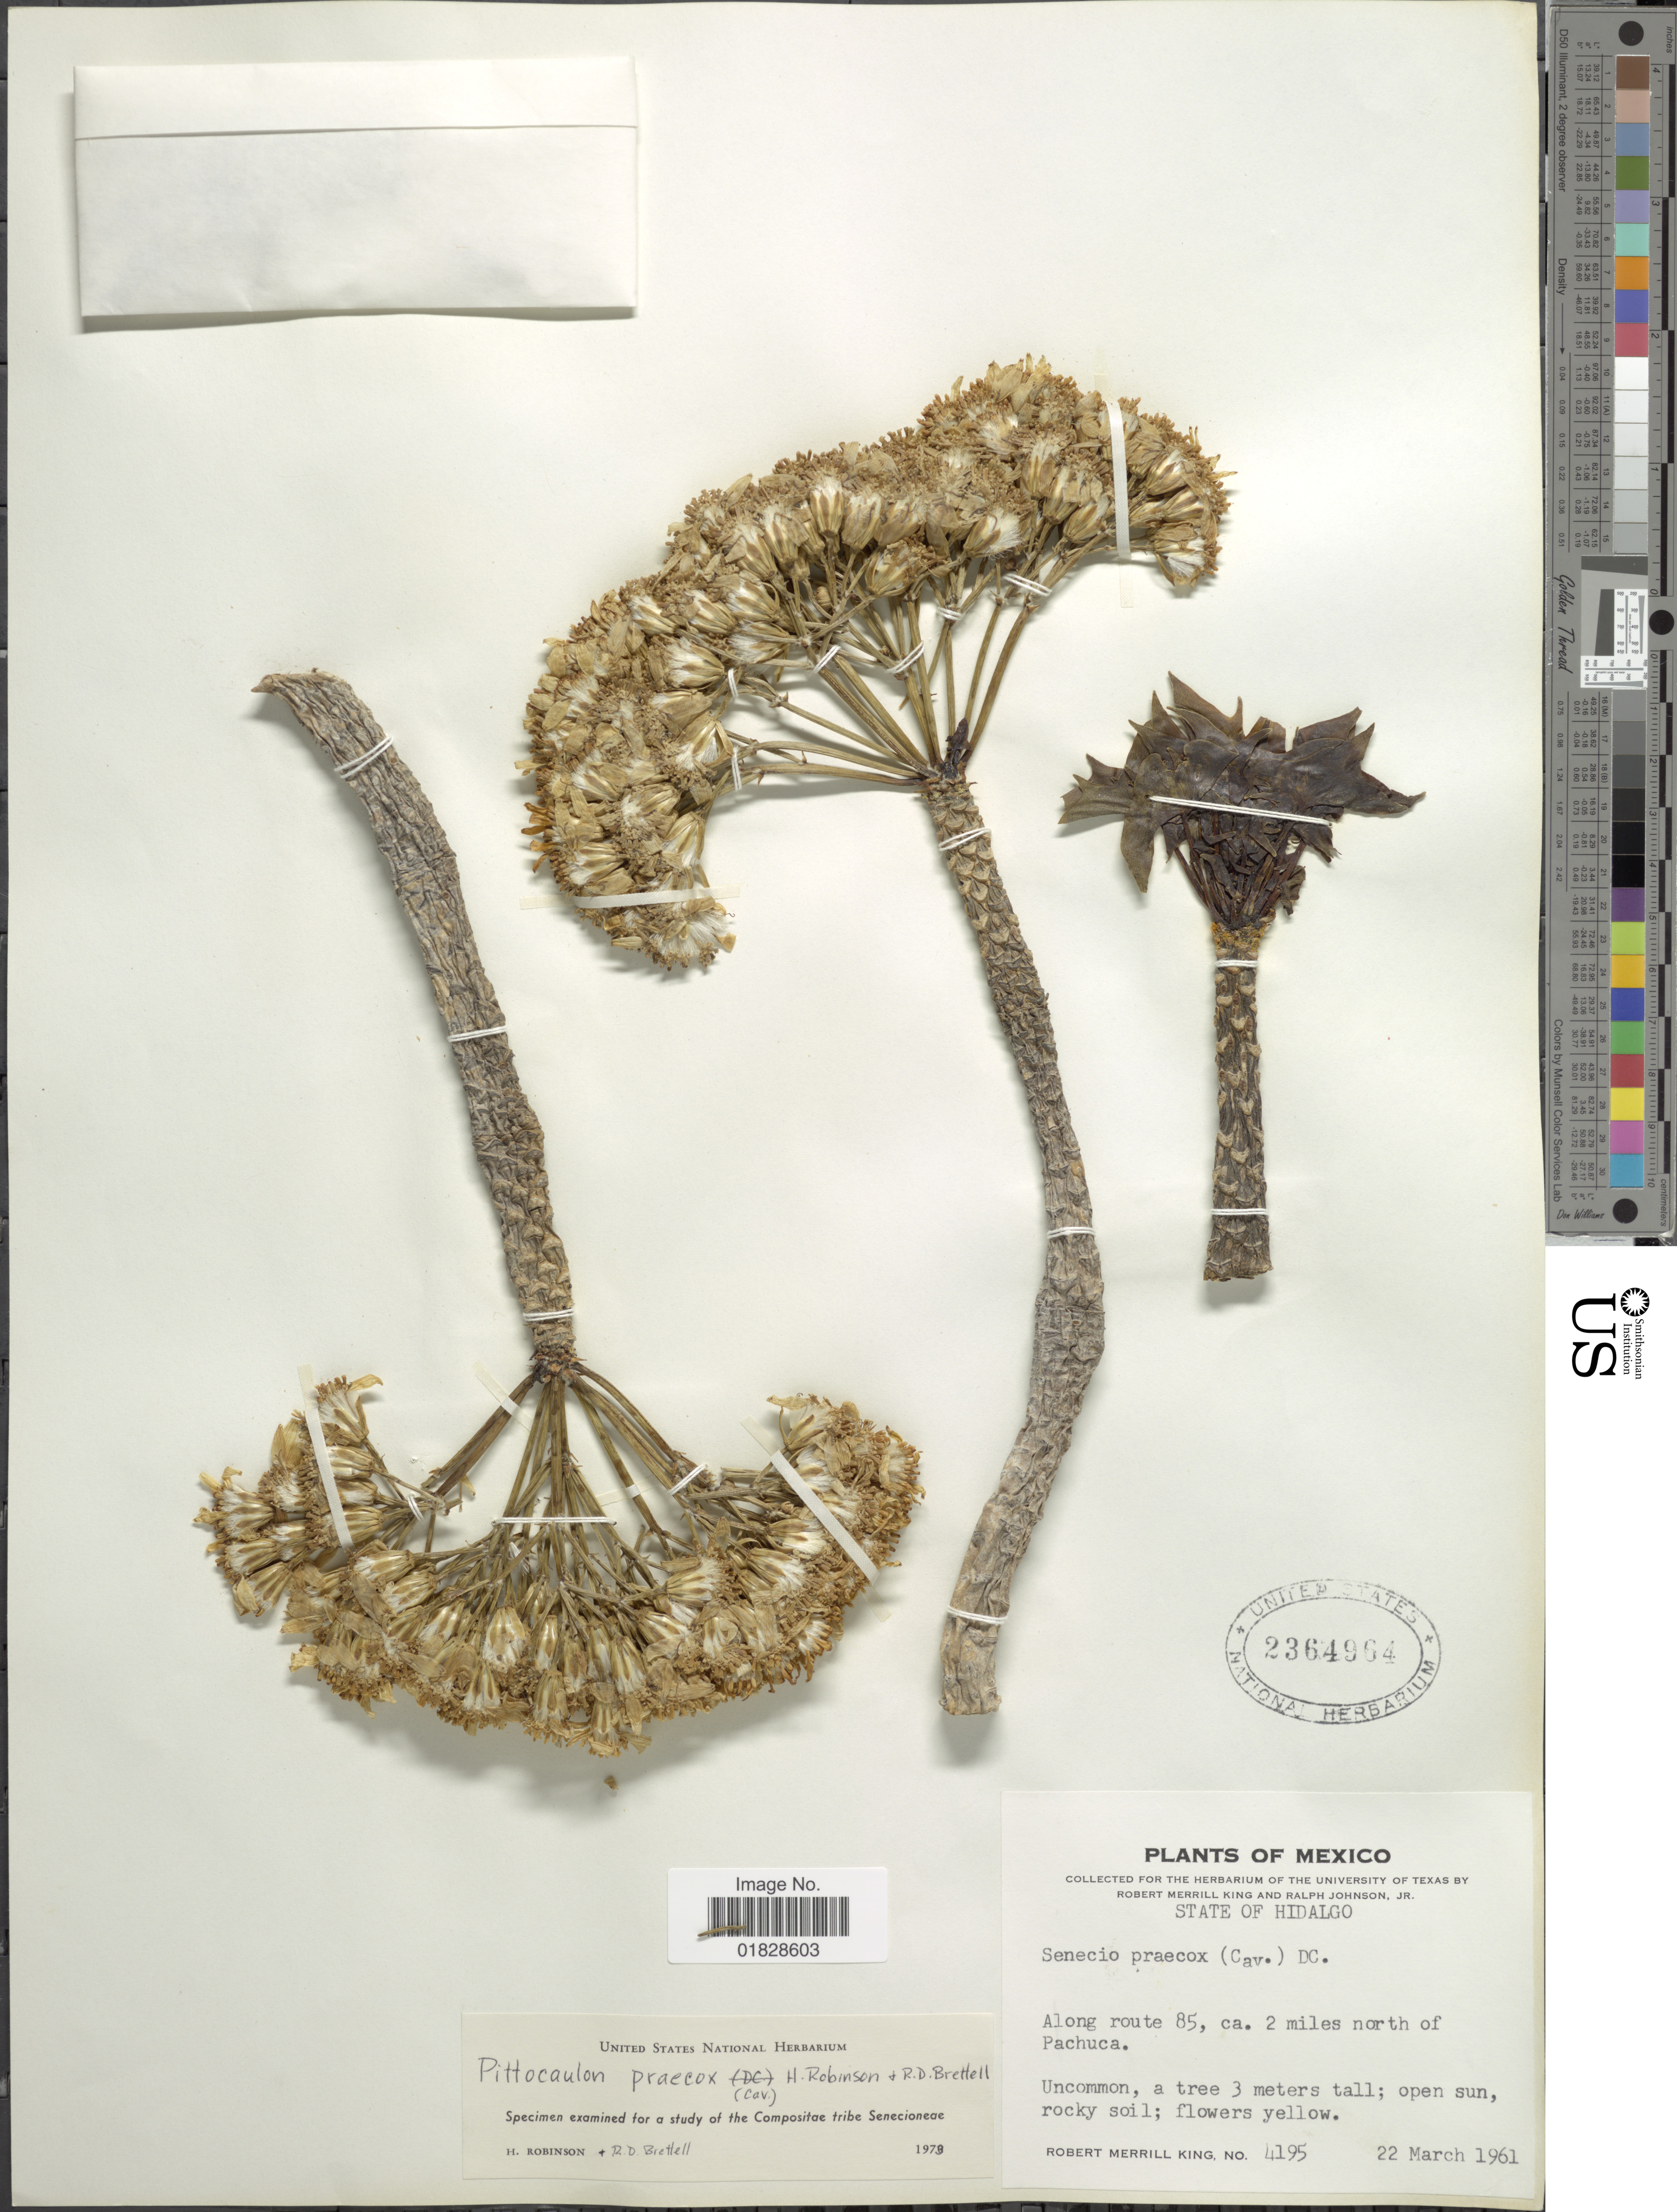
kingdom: Plantae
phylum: Tracheophyta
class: Magnoliopsida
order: Asterales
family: Asteraceae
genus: Pittocaulon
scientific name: Pittocaulon praecox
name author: (Cav.) H. Rob. & Brettell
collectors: R. M. King & R. Johnson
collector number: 4195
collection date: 1961-03-22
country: Mexico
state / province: Hidalgo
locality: State of Hidalgo. Along route 85, ca. 2 miles north of Pachuca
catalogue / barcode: US 2364964